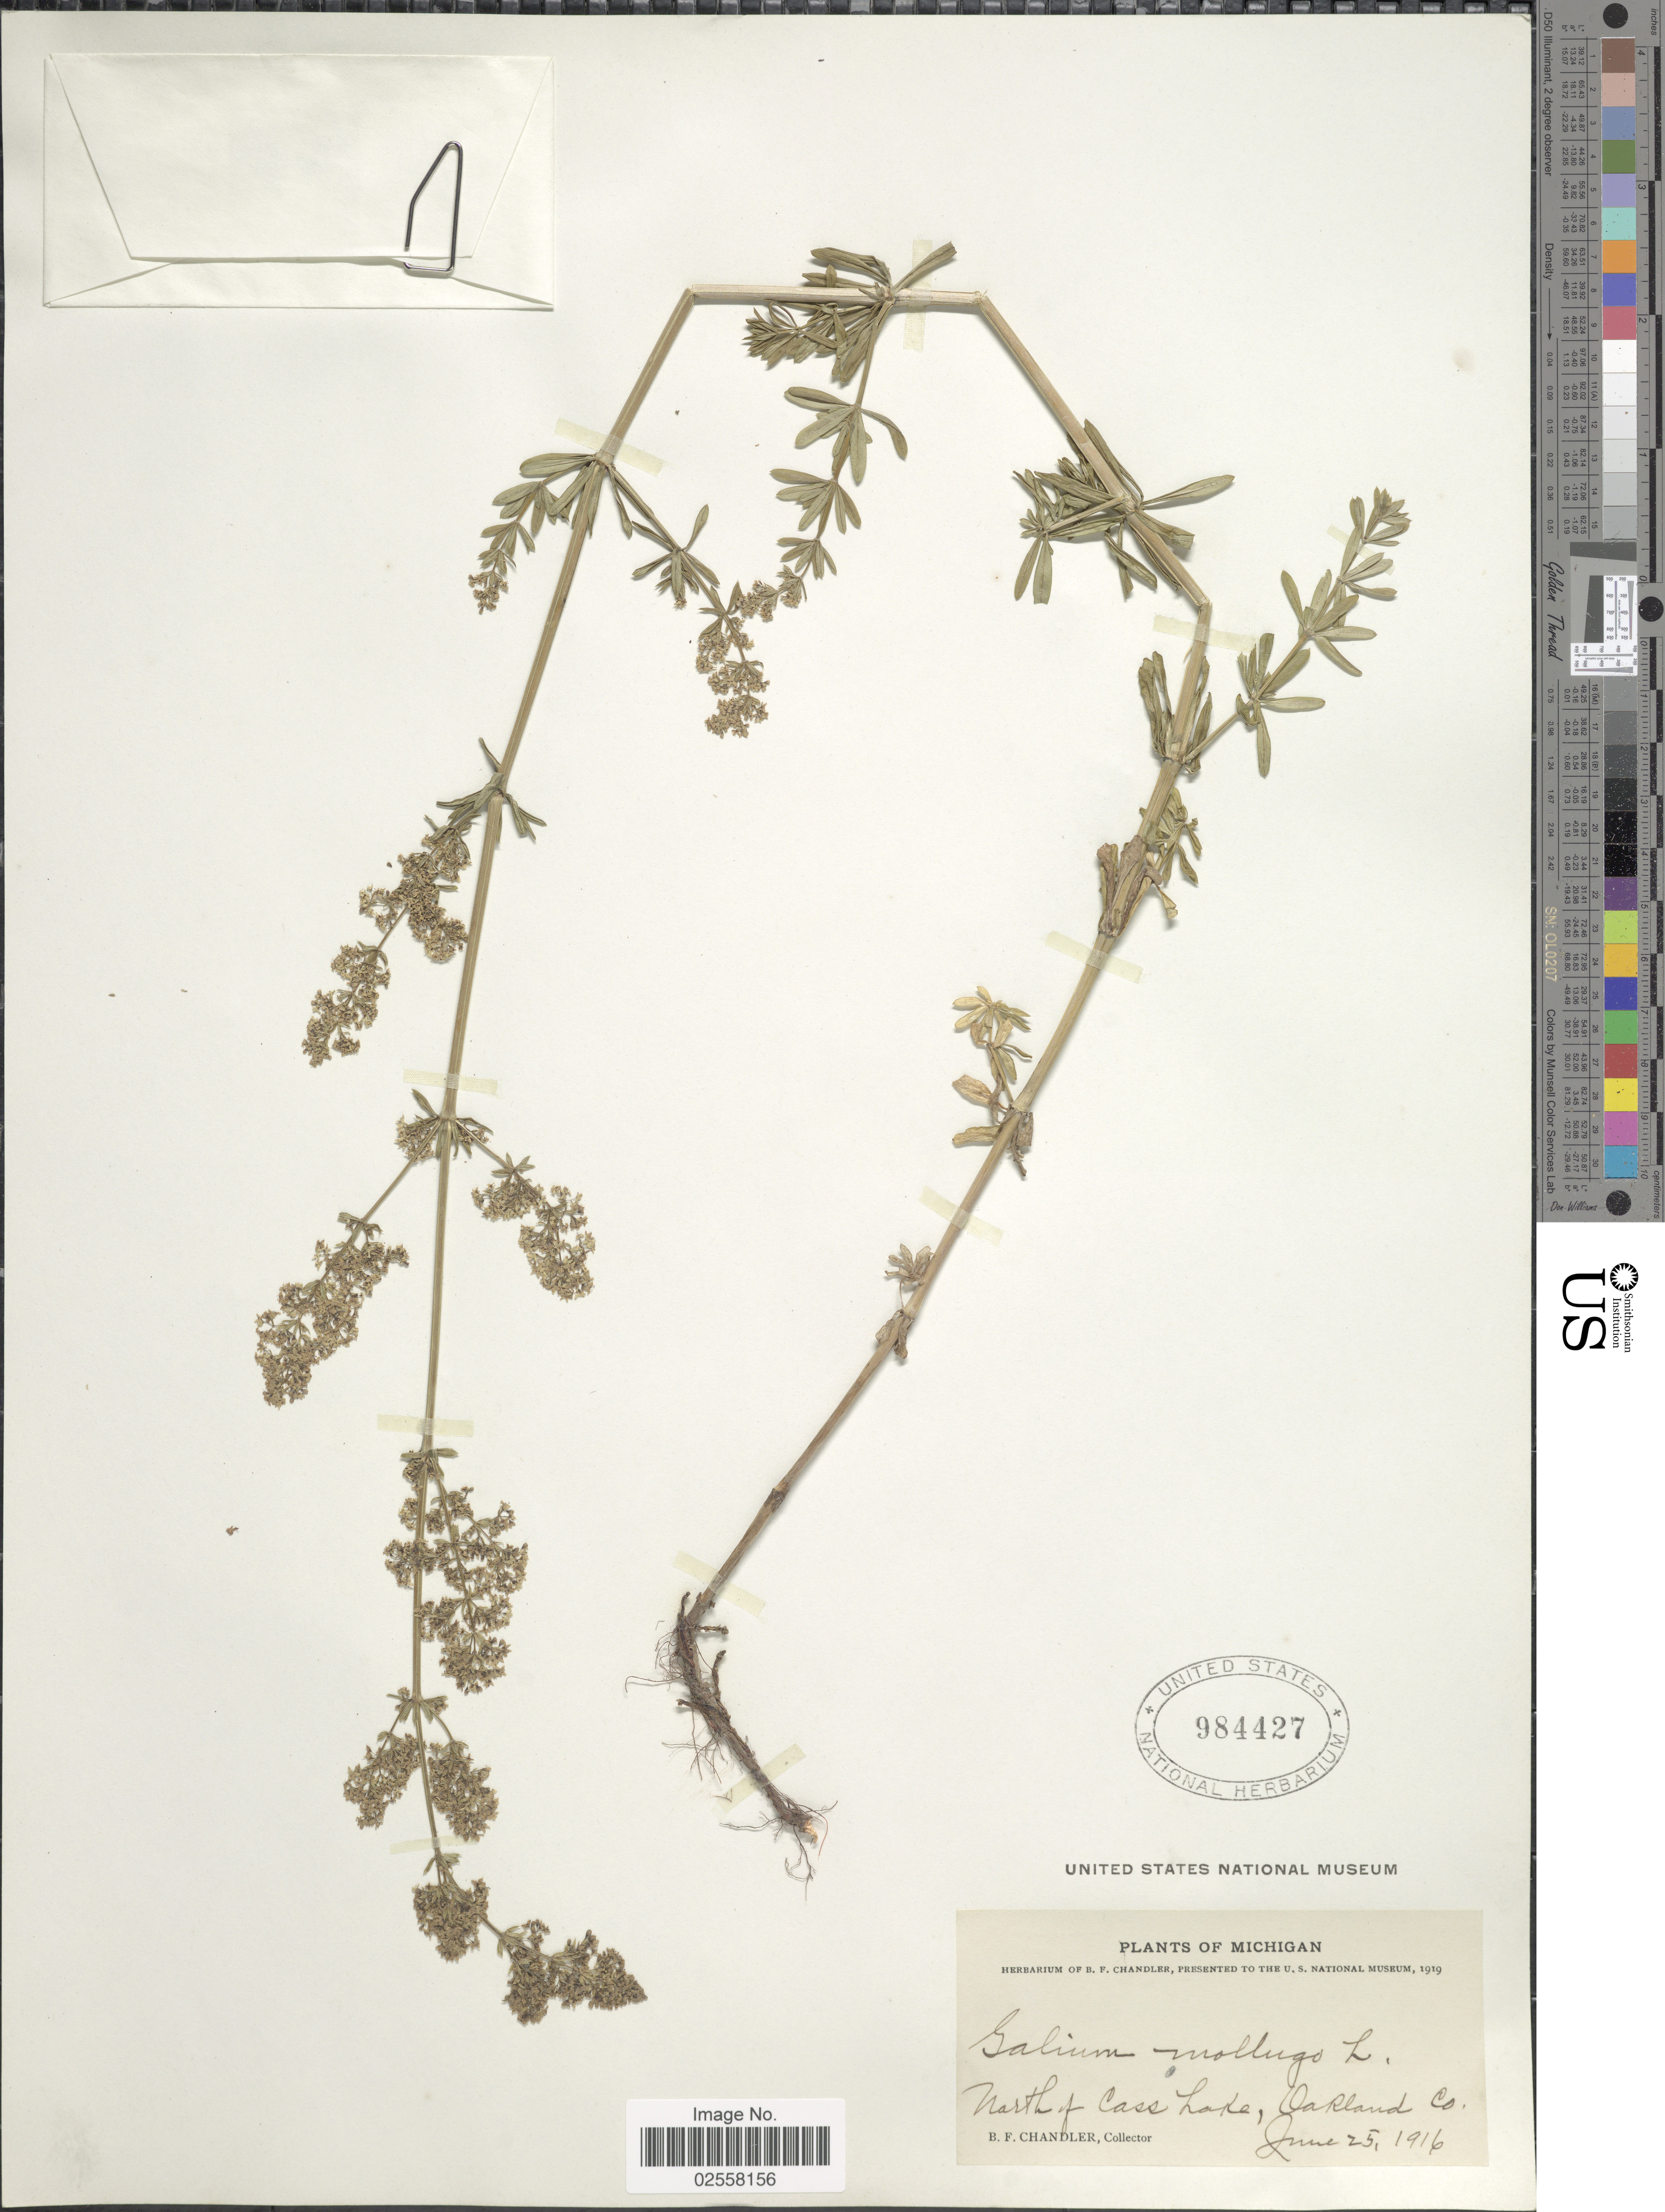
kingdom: Plantae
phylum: Tracheophyta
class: Magnoliopsida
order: Gentianales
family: Rubiaceae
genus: Galium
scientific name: Galium mollugo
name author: L.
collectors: B. F. Chandler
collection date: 1916-06-25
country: United States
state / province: Michigan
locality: North of Cass Lake, Oakland Co.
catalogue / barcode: US 984427